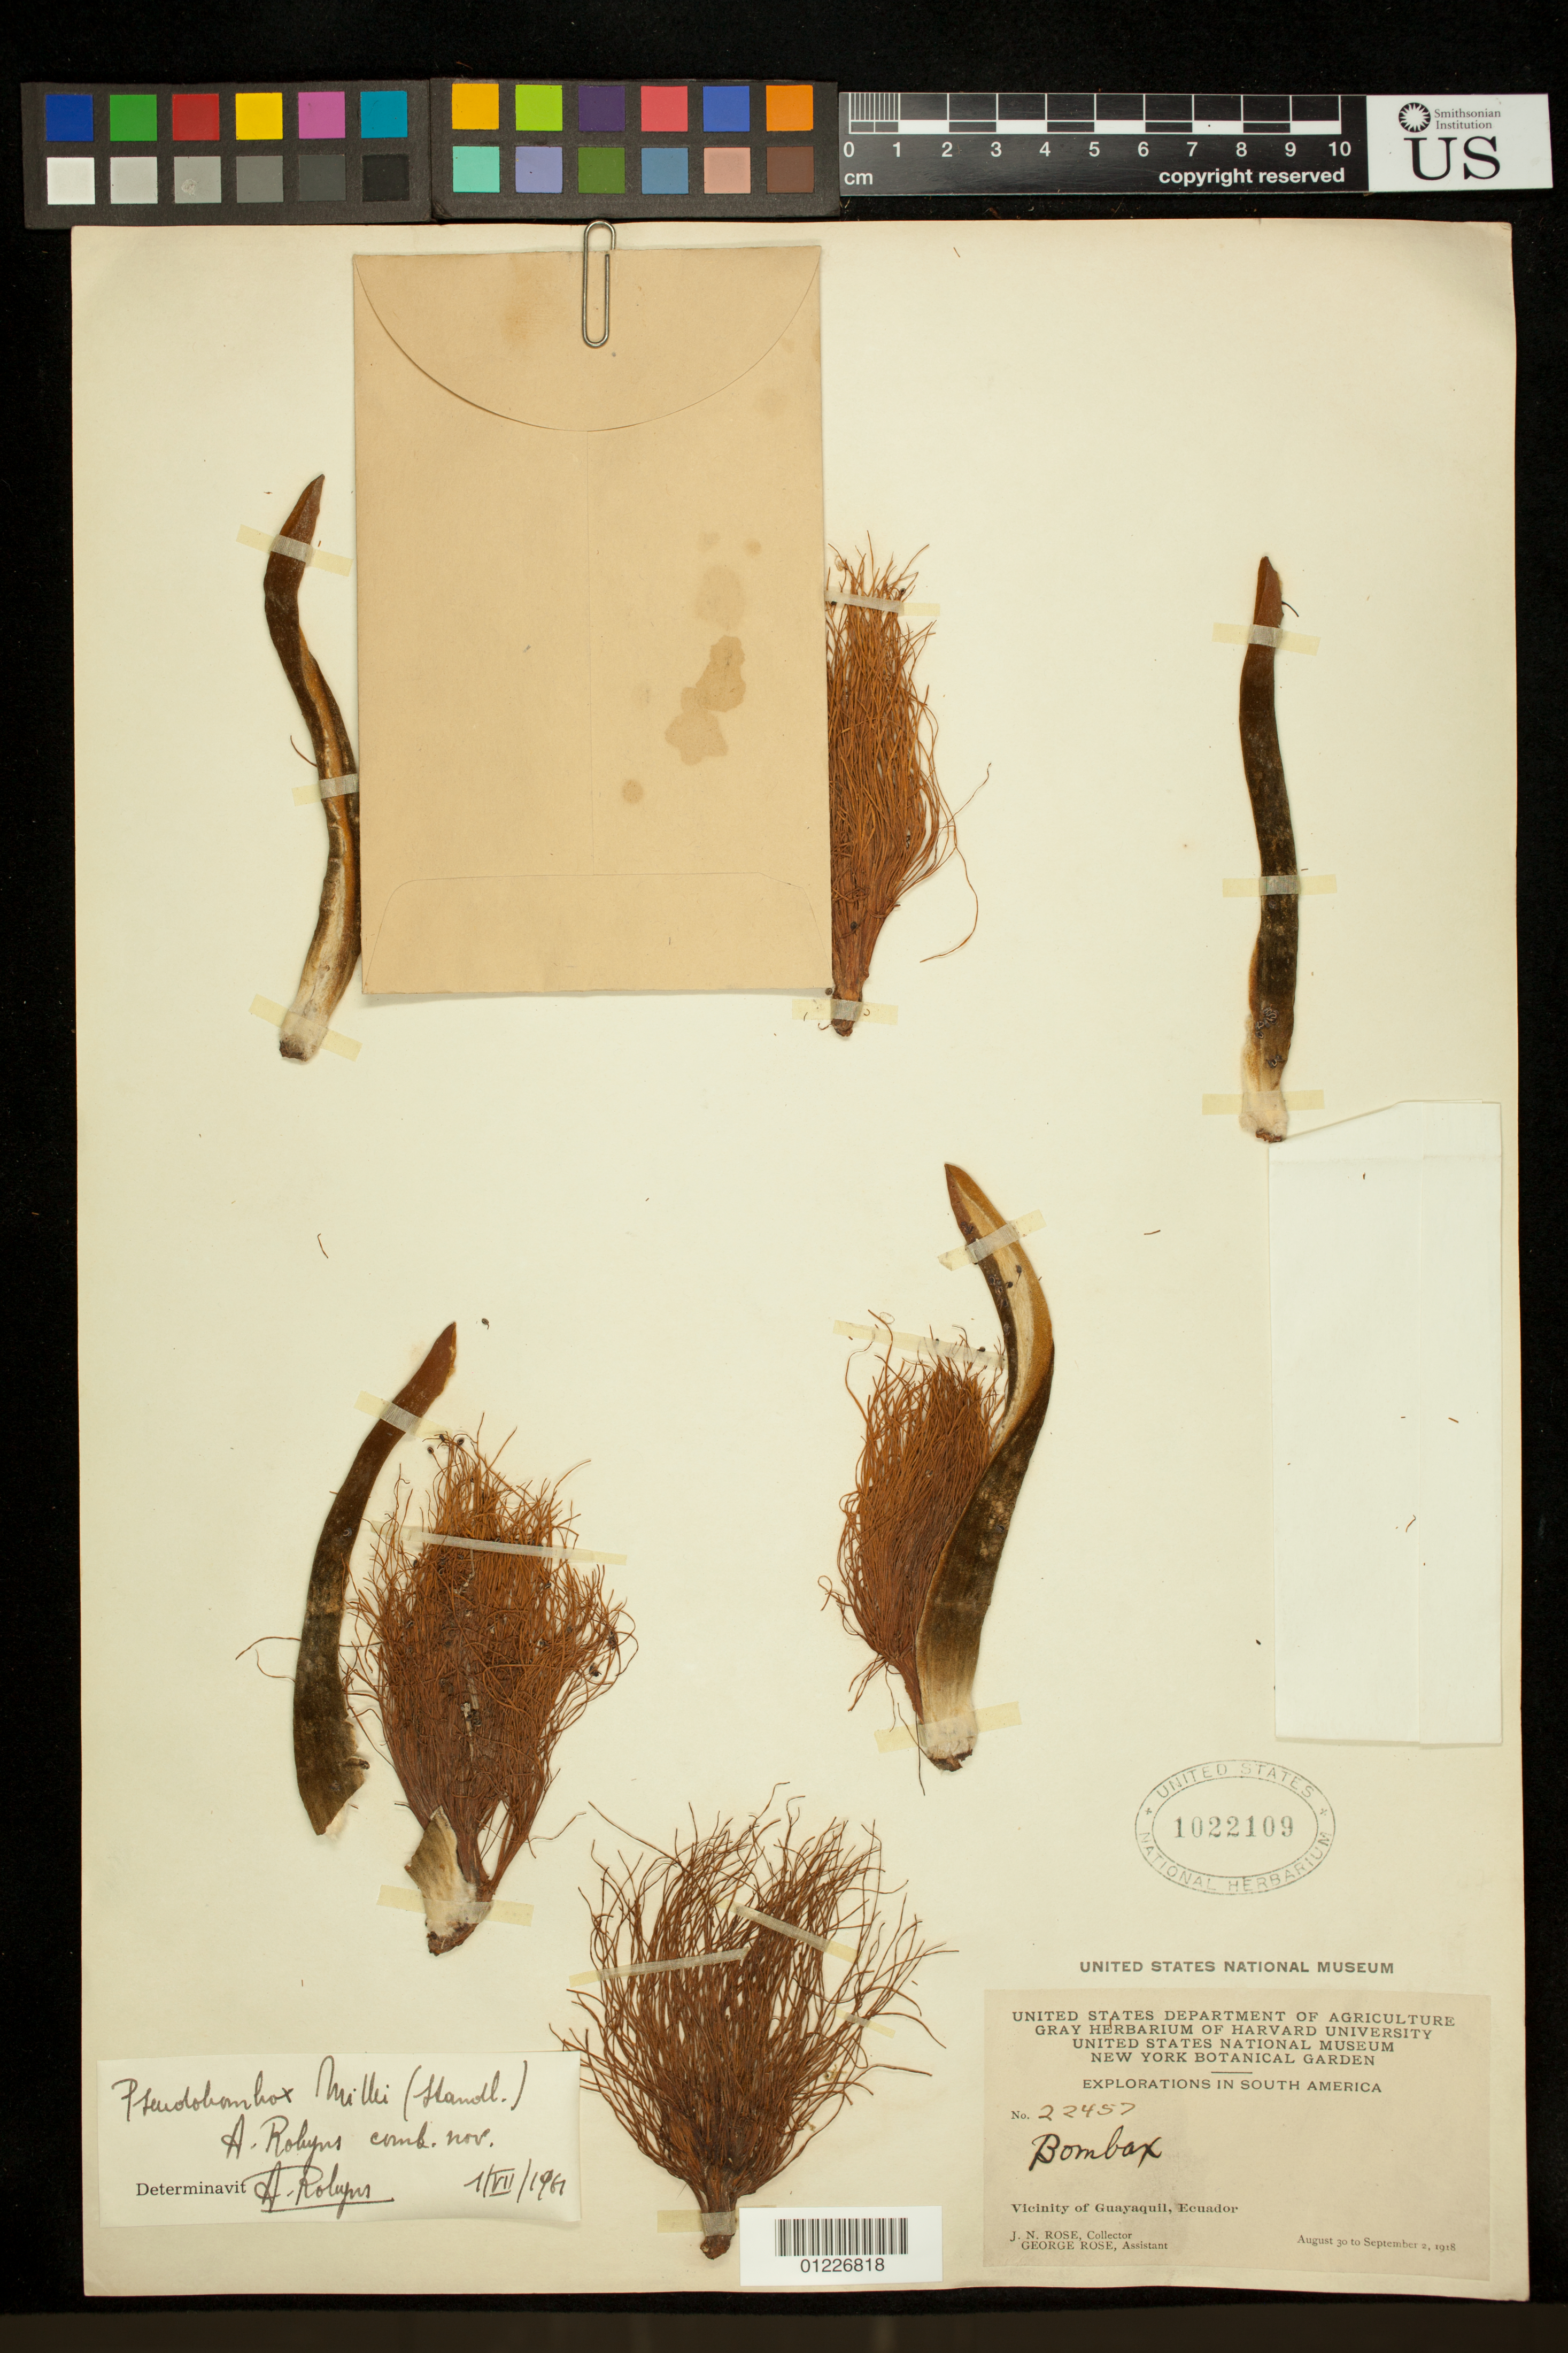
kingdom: Plantae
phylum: Tracheophyta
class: Magnoliopsida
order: Malvales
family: Malvaceae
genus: Pseudobombax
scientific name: Pseudobombax millei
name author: (Standl.) A. Robyns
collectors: J. N. Rose & G. Rose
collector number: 22457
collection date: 1918-08-30/1918-09-02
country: Ecuador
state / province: Guayas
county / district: Guayaquil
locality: Vicinity of Guayaquil, Ecuador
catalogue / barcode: US 1022109